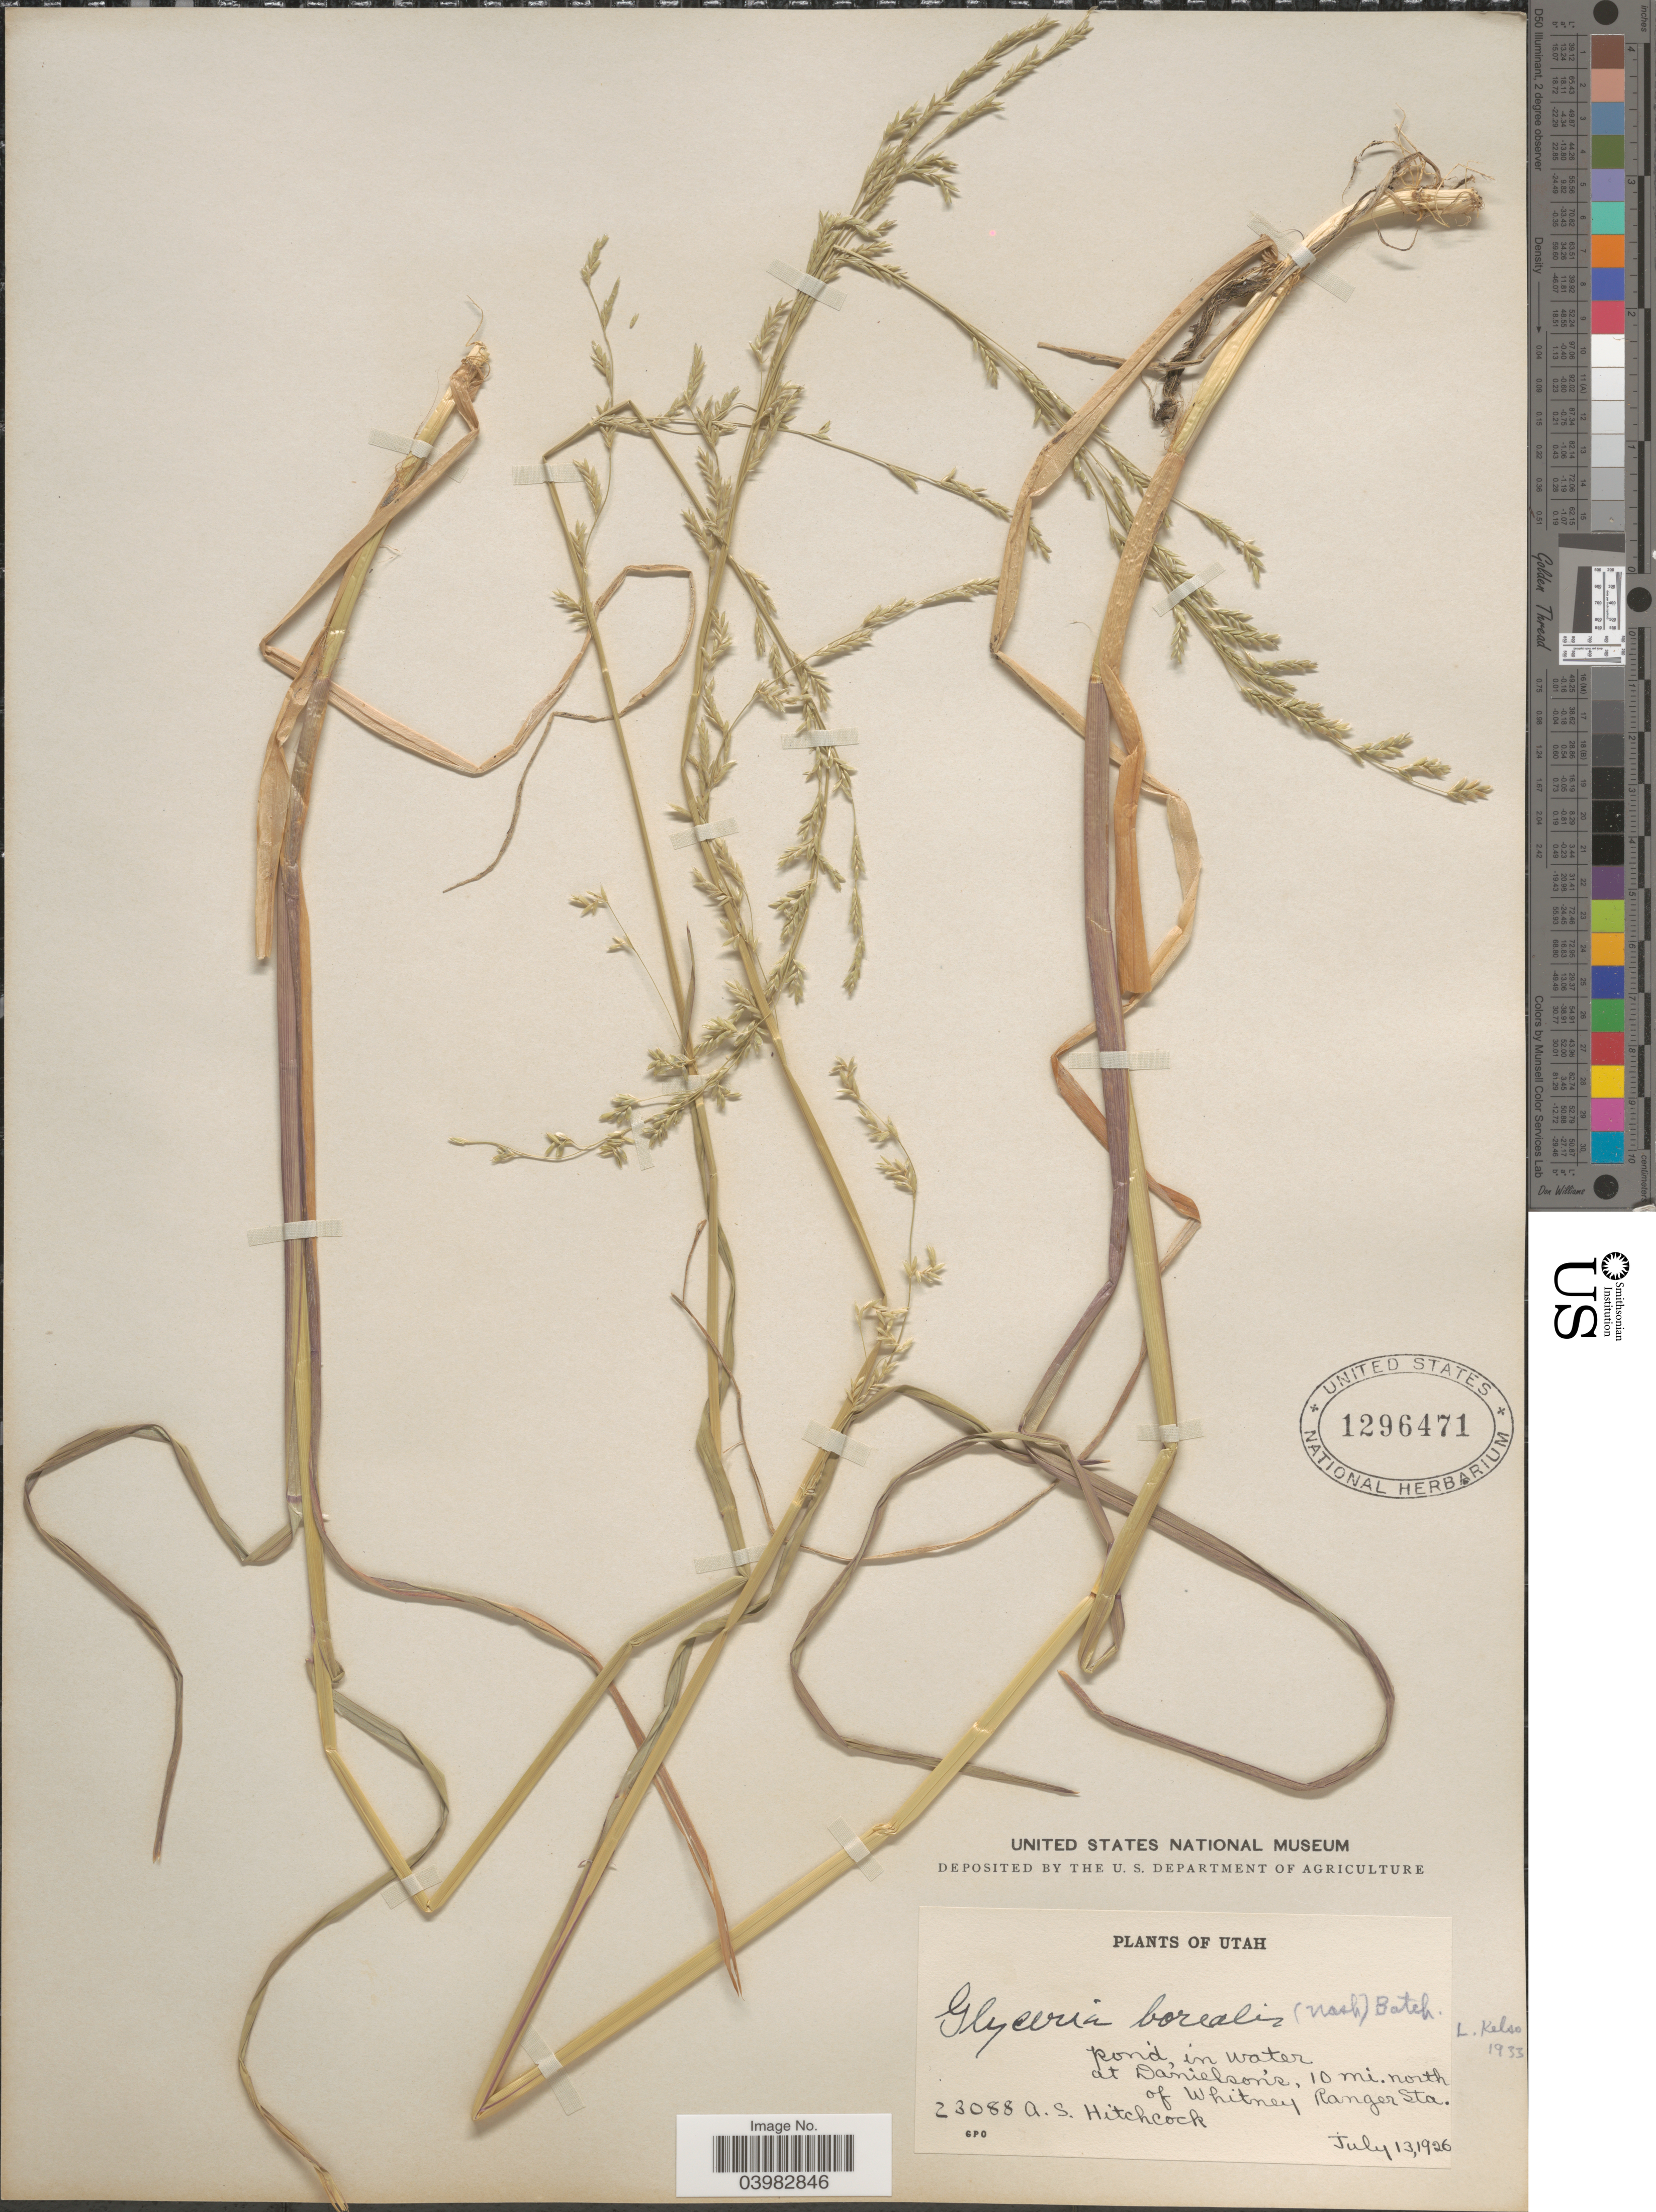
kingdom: Plantae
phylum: Tracheophyta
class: Liliopsida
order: Poales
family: Poaceae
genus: Glyceria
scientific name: Glyceria borealis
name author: (Nash) Batchelder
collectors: A. S. Hitchcock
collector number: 23088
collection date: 1926-07-13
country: United States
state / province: Utah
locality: At Danielson's, 10 mi. north of Whitney Ranger Sta.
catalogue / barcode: US 1296471